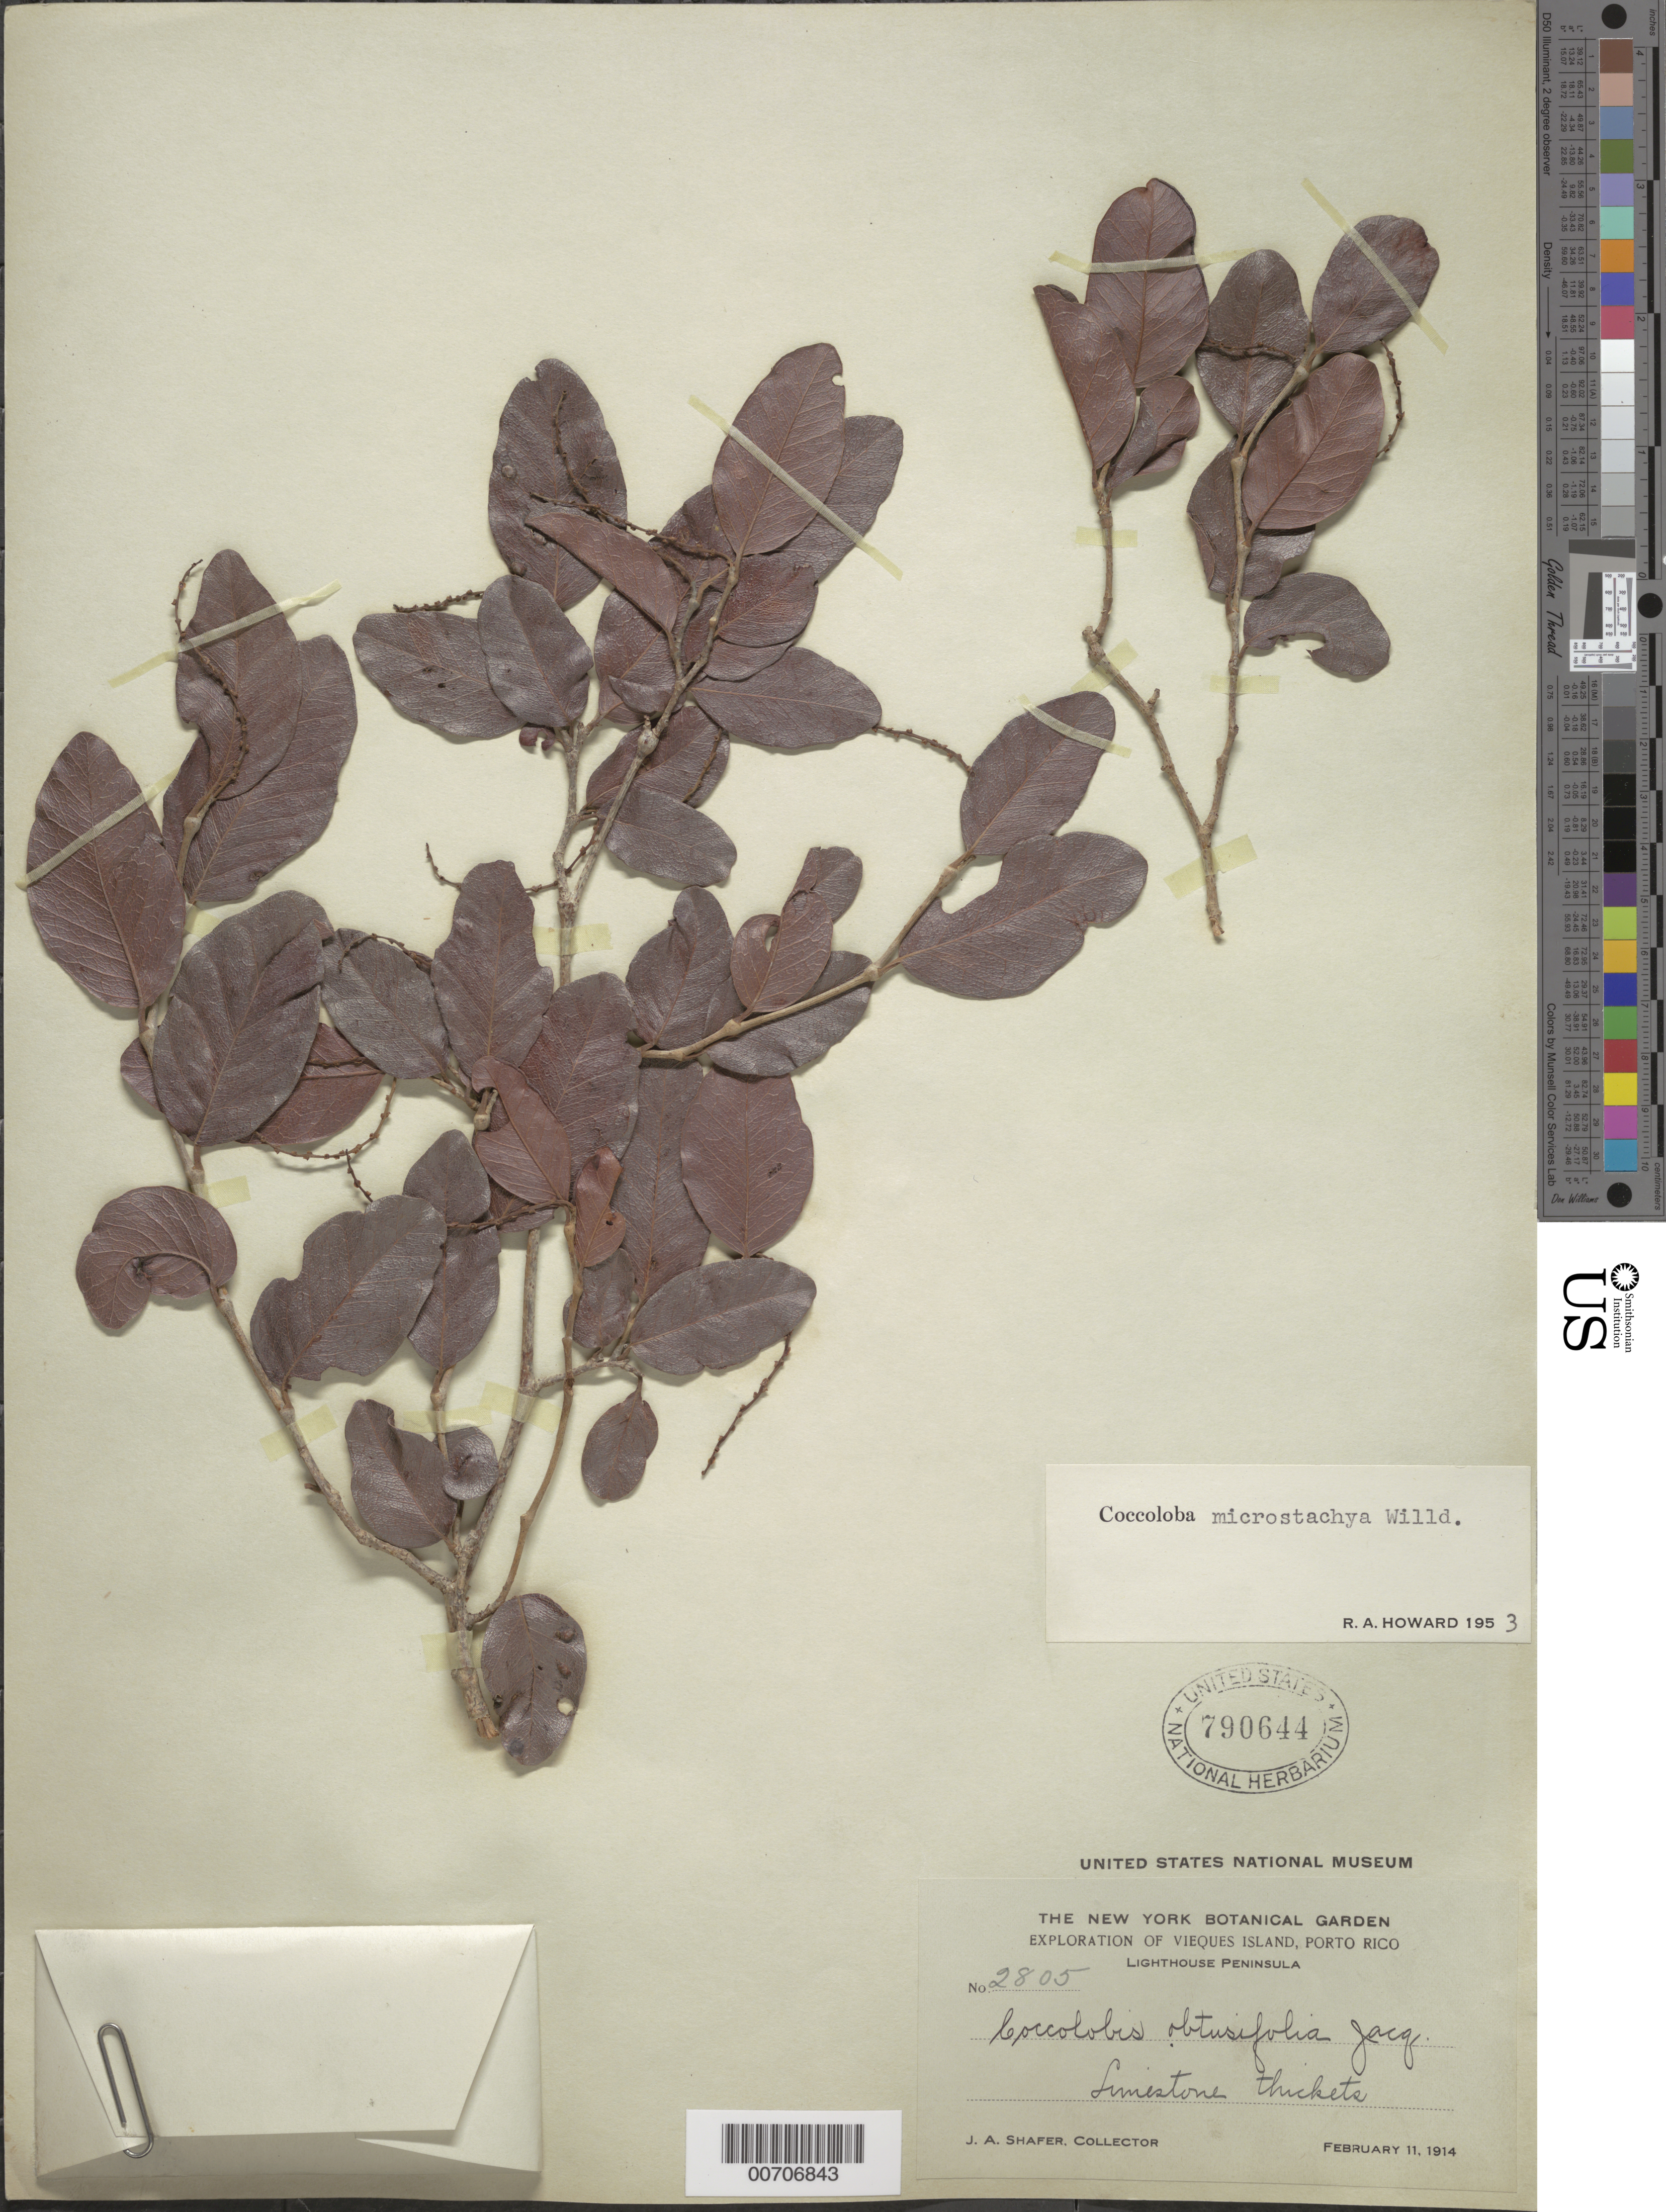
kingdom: Plantae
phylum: Tracheophyta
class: Magnoliopsida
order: Caryophyllales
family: Polygonaceae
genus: Coccoloba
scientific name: Coccoloba microstachya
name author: Willd.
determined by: Howard, R. A.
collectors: J. A. Shafer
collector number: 2805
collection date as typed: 11 Feb 1914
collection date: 1914-02-11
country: Puerto Rico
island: Vieques Island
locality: Lighthouse Peninsula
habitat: Limestone thickets.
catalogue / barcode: US 790644